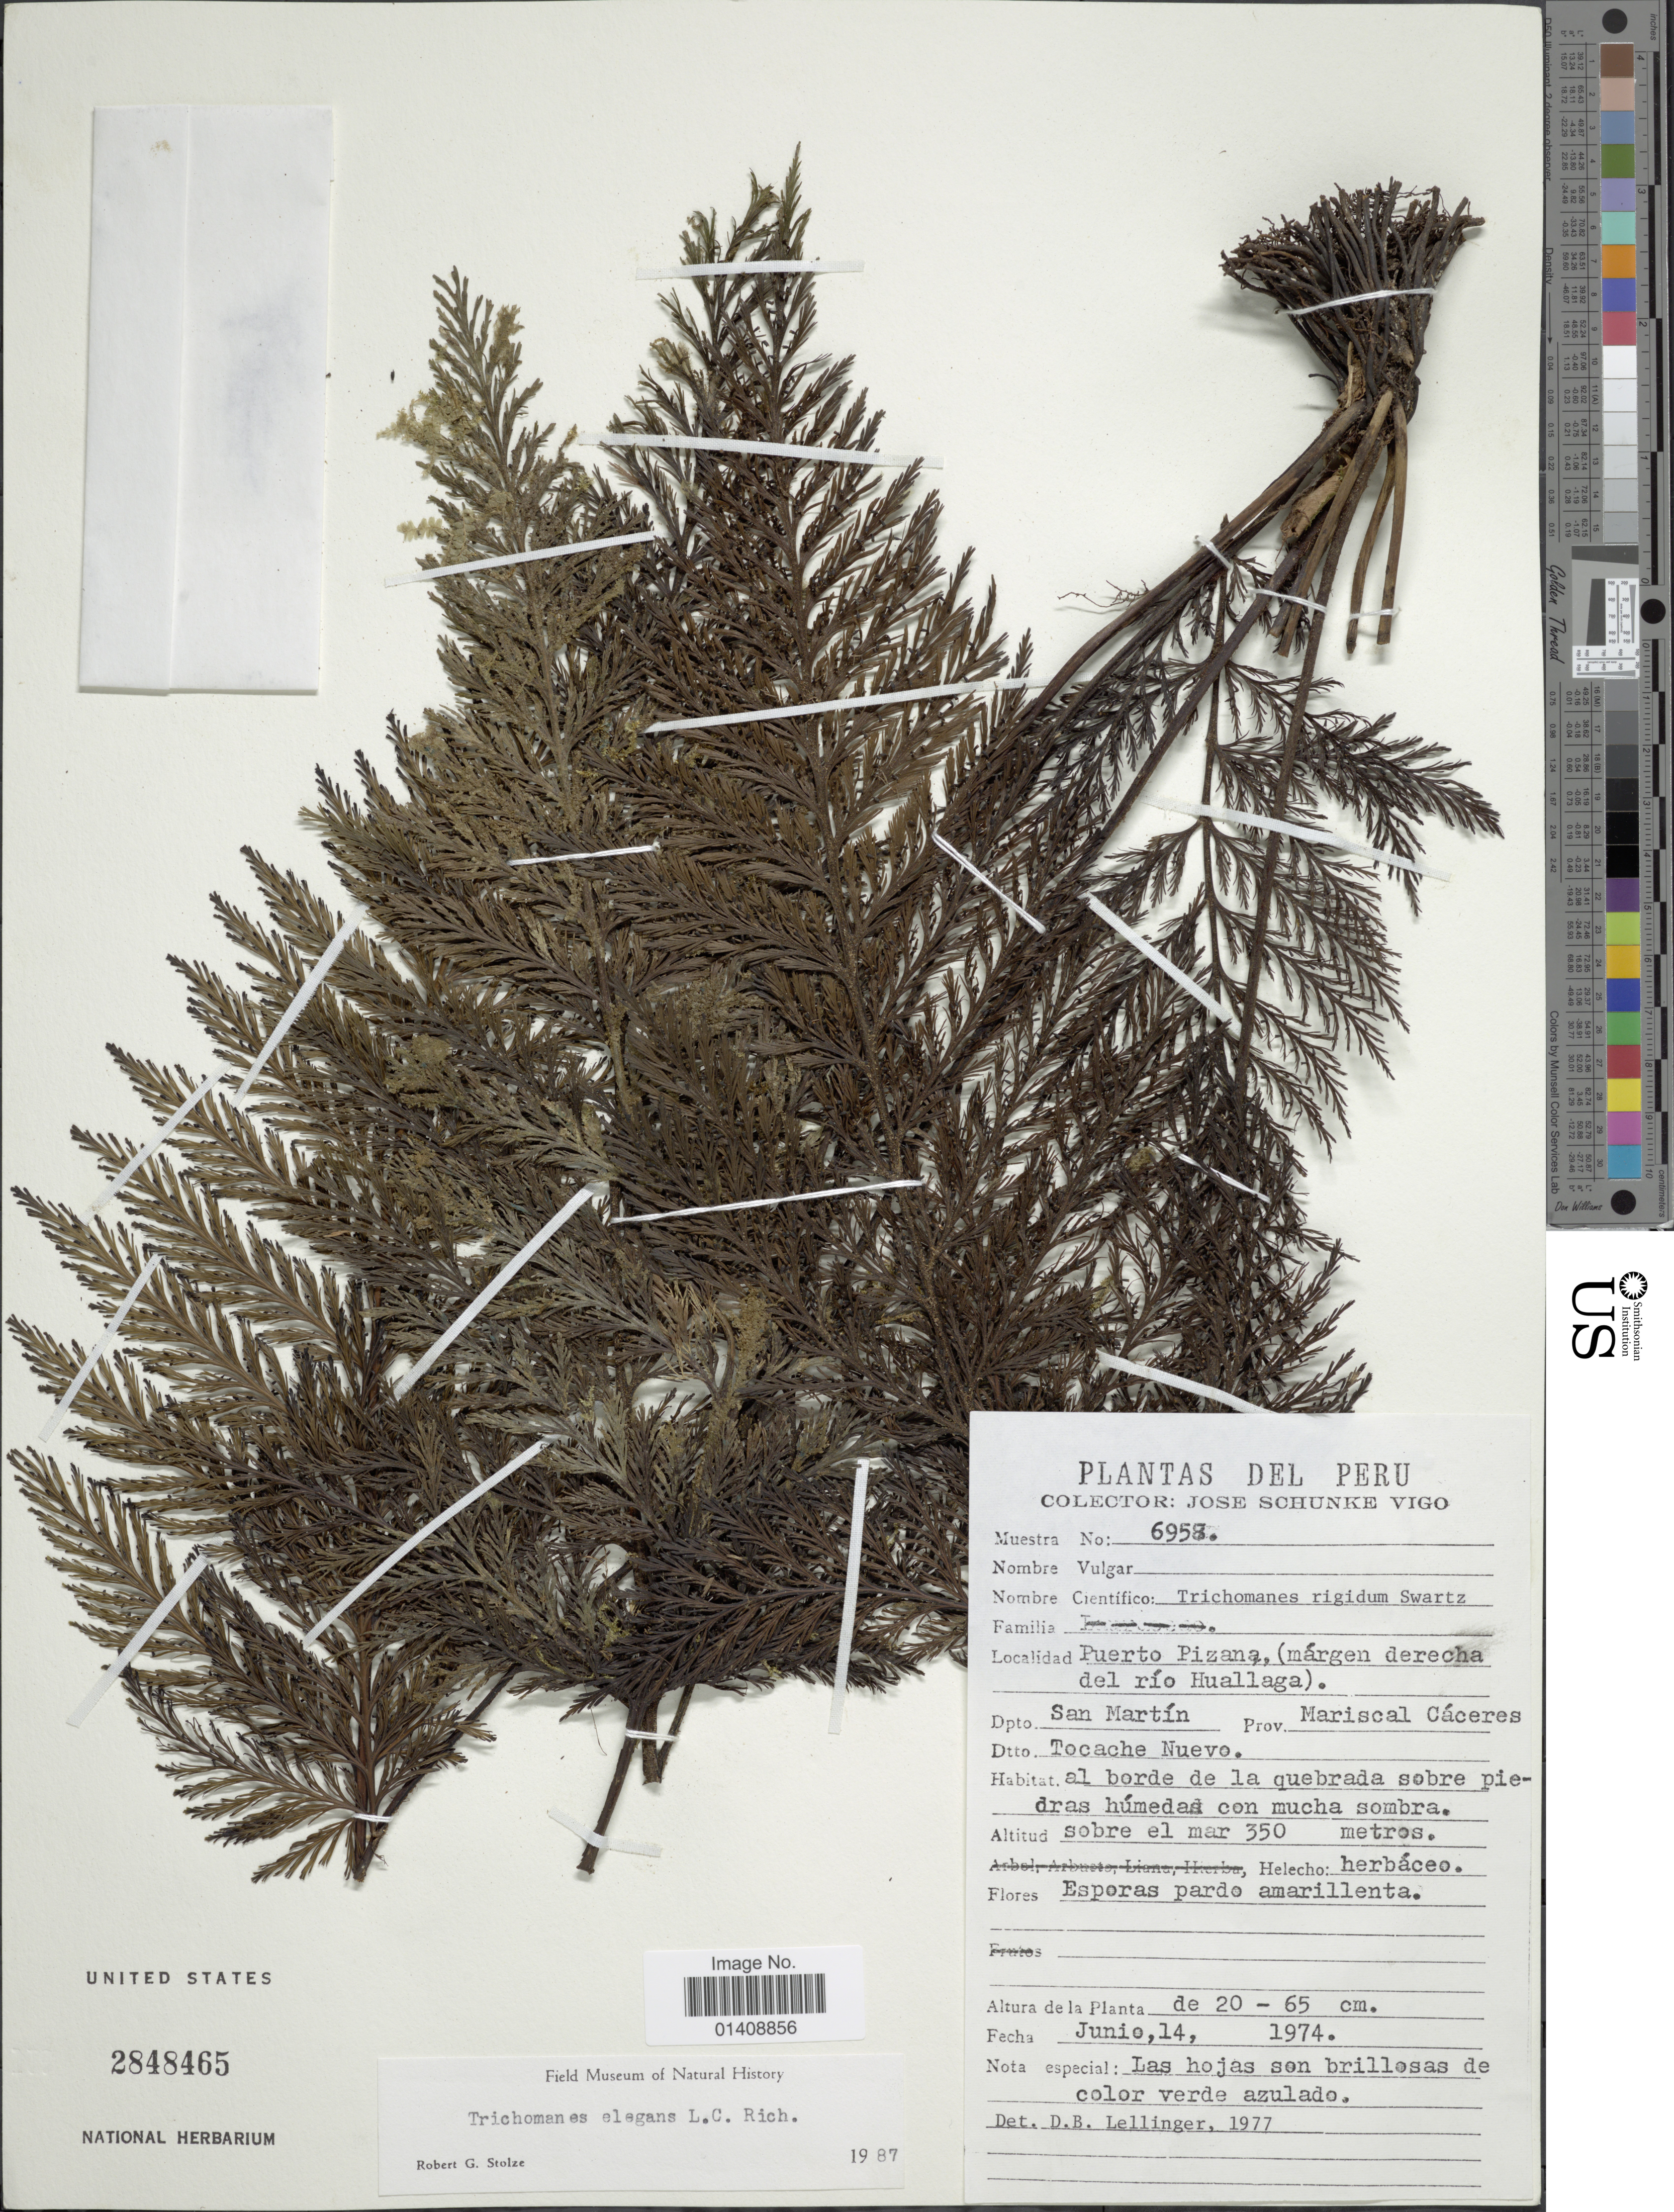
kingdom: Plantae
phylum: Tracheophyta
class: Polypodiopsida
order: Hymenophyllales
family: Hymenophyllaceae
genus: Trichomanes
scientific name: Trichomanes elegans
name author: Rich.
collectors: J. Schunke Vigo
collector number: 6958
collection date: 1974-06-14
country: Peru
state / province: San Martín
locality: Puerto Pizana, (margen derecha del rio Huallaga). Prov. Mariscal Caceres. Dtto. Tocache Nuevo.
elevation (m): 350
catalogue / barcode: US 2848465